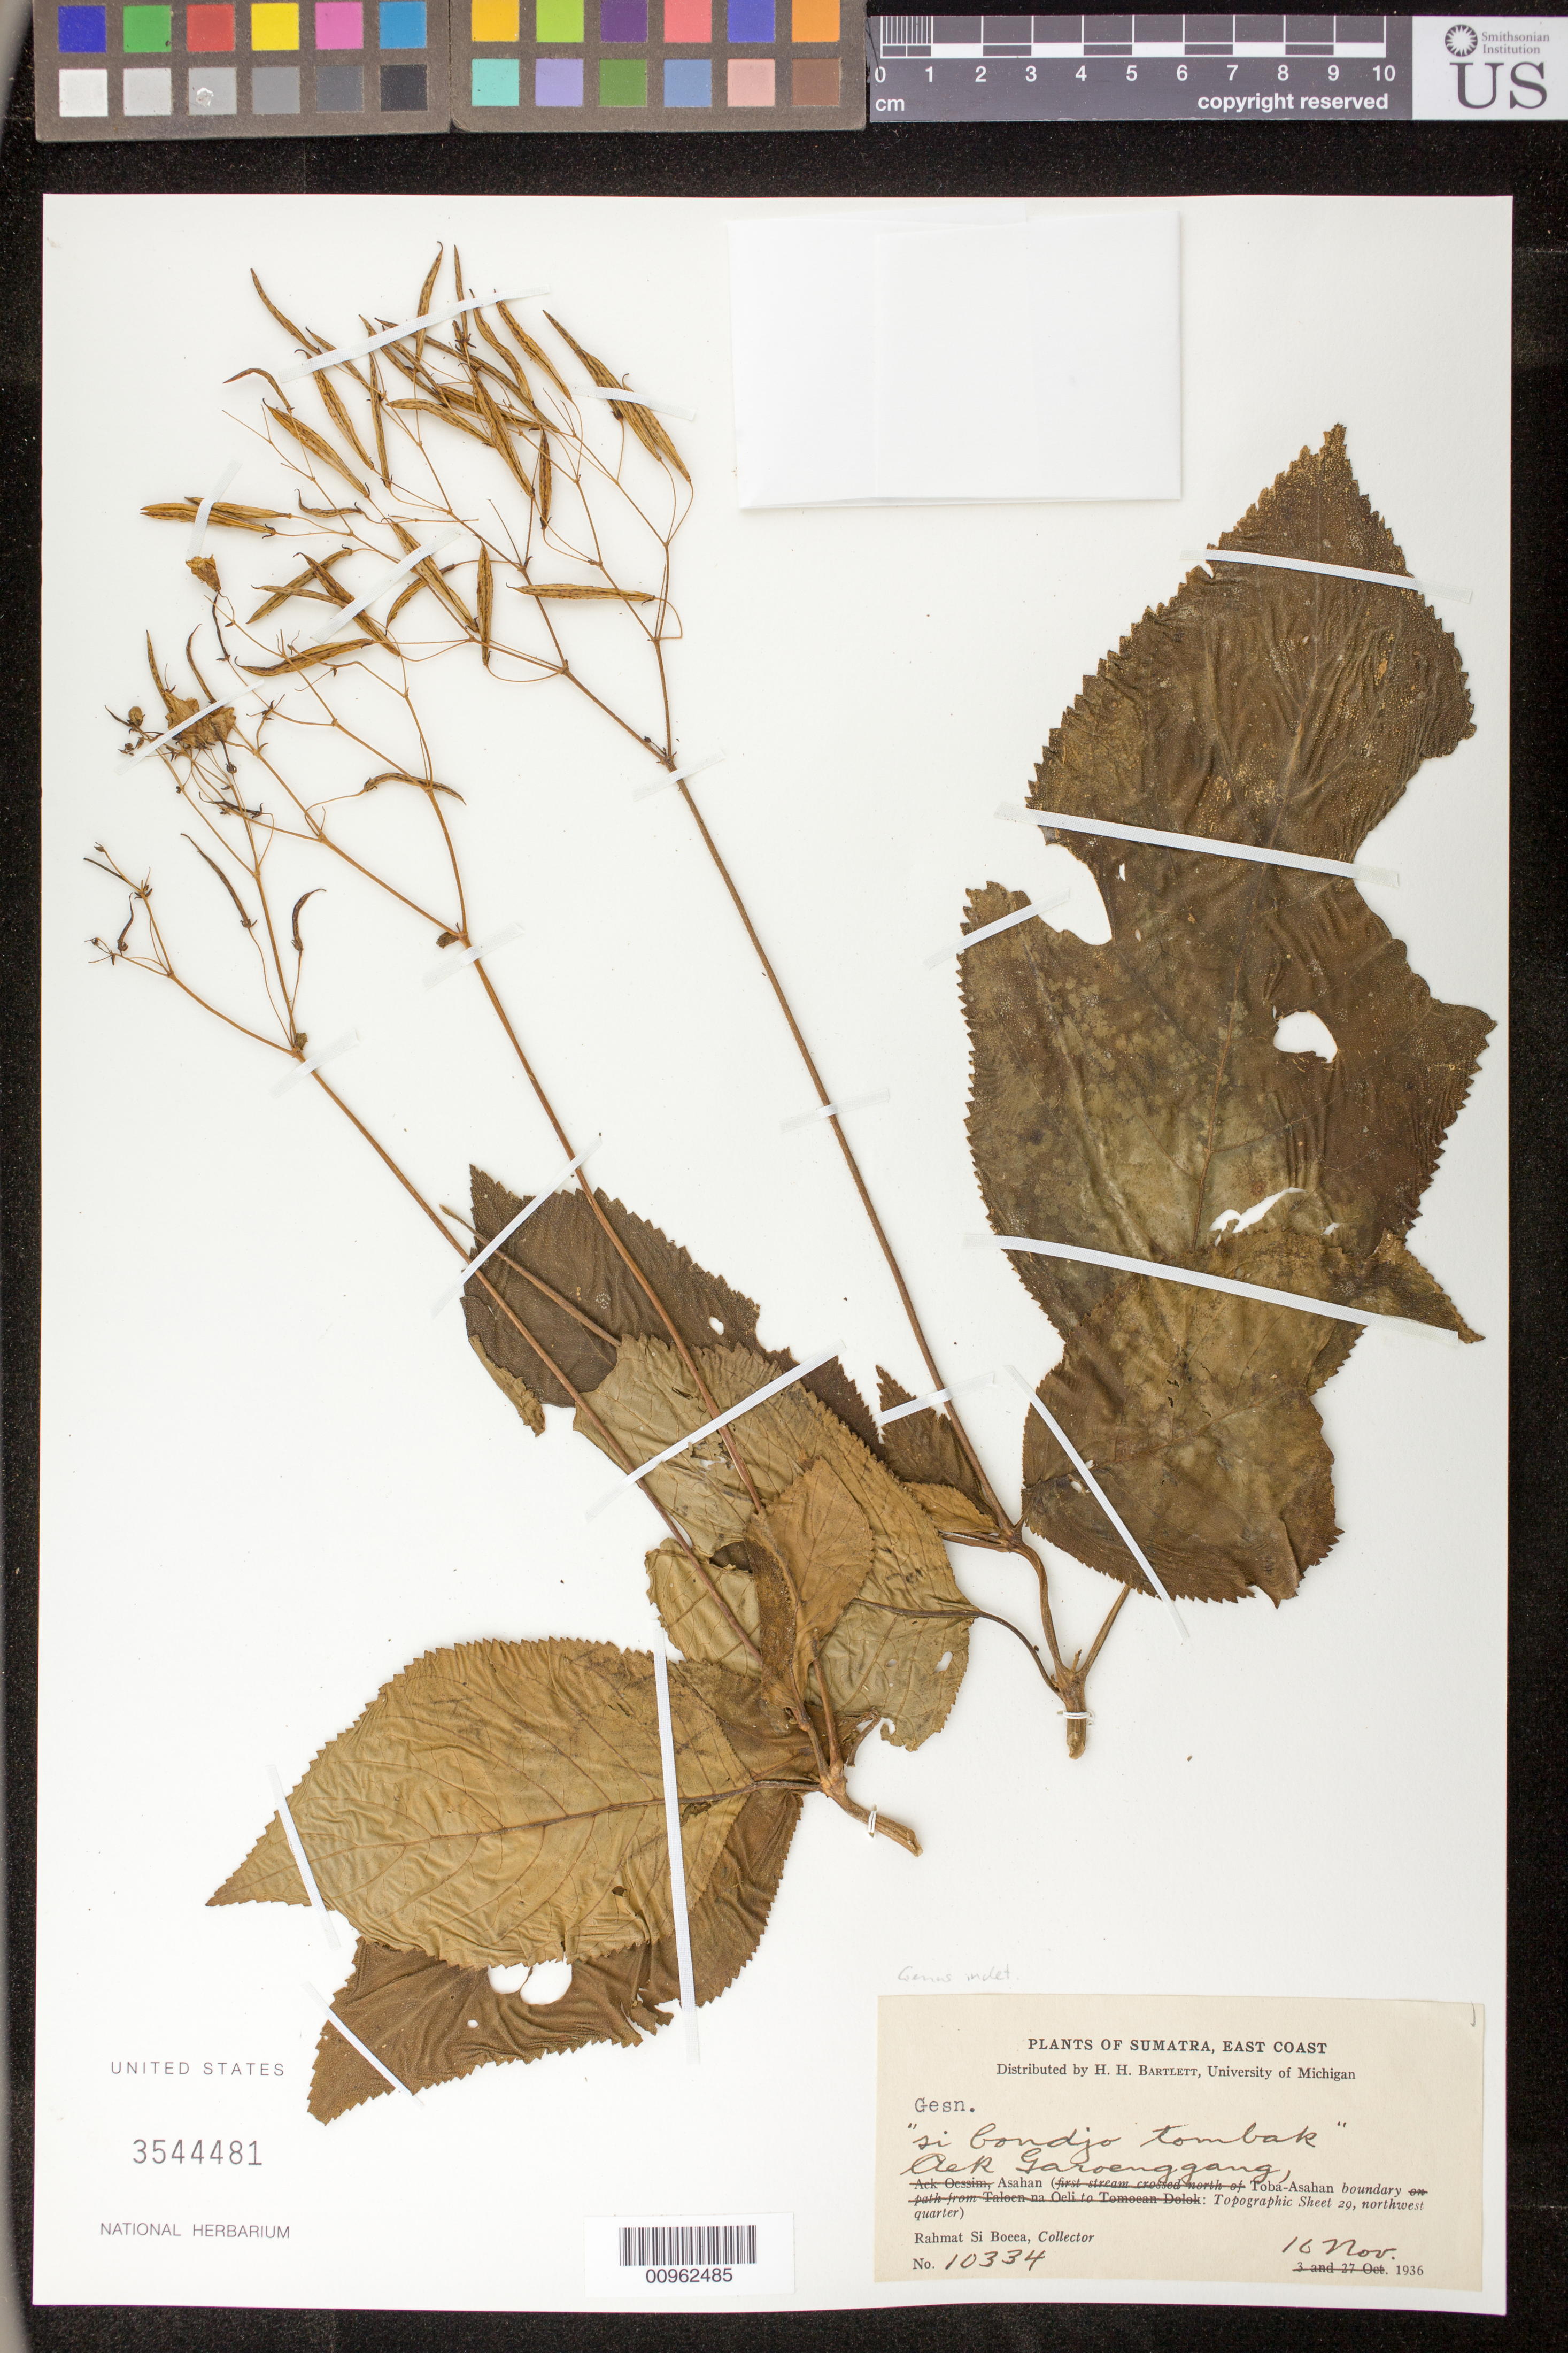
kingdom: Plantae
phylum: Tracheophyta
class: Magnoliopsida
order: Lamiales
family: Gesneriaceae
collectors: Rahmat Si Boeea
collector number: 10334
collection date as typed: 16 Nov 1936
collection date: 1936-11-16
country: Indonesia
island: Sumatra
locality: Sumatra, east coast. Aek Garoenggang, Toab-asahan boundary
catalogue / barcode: US 3544481